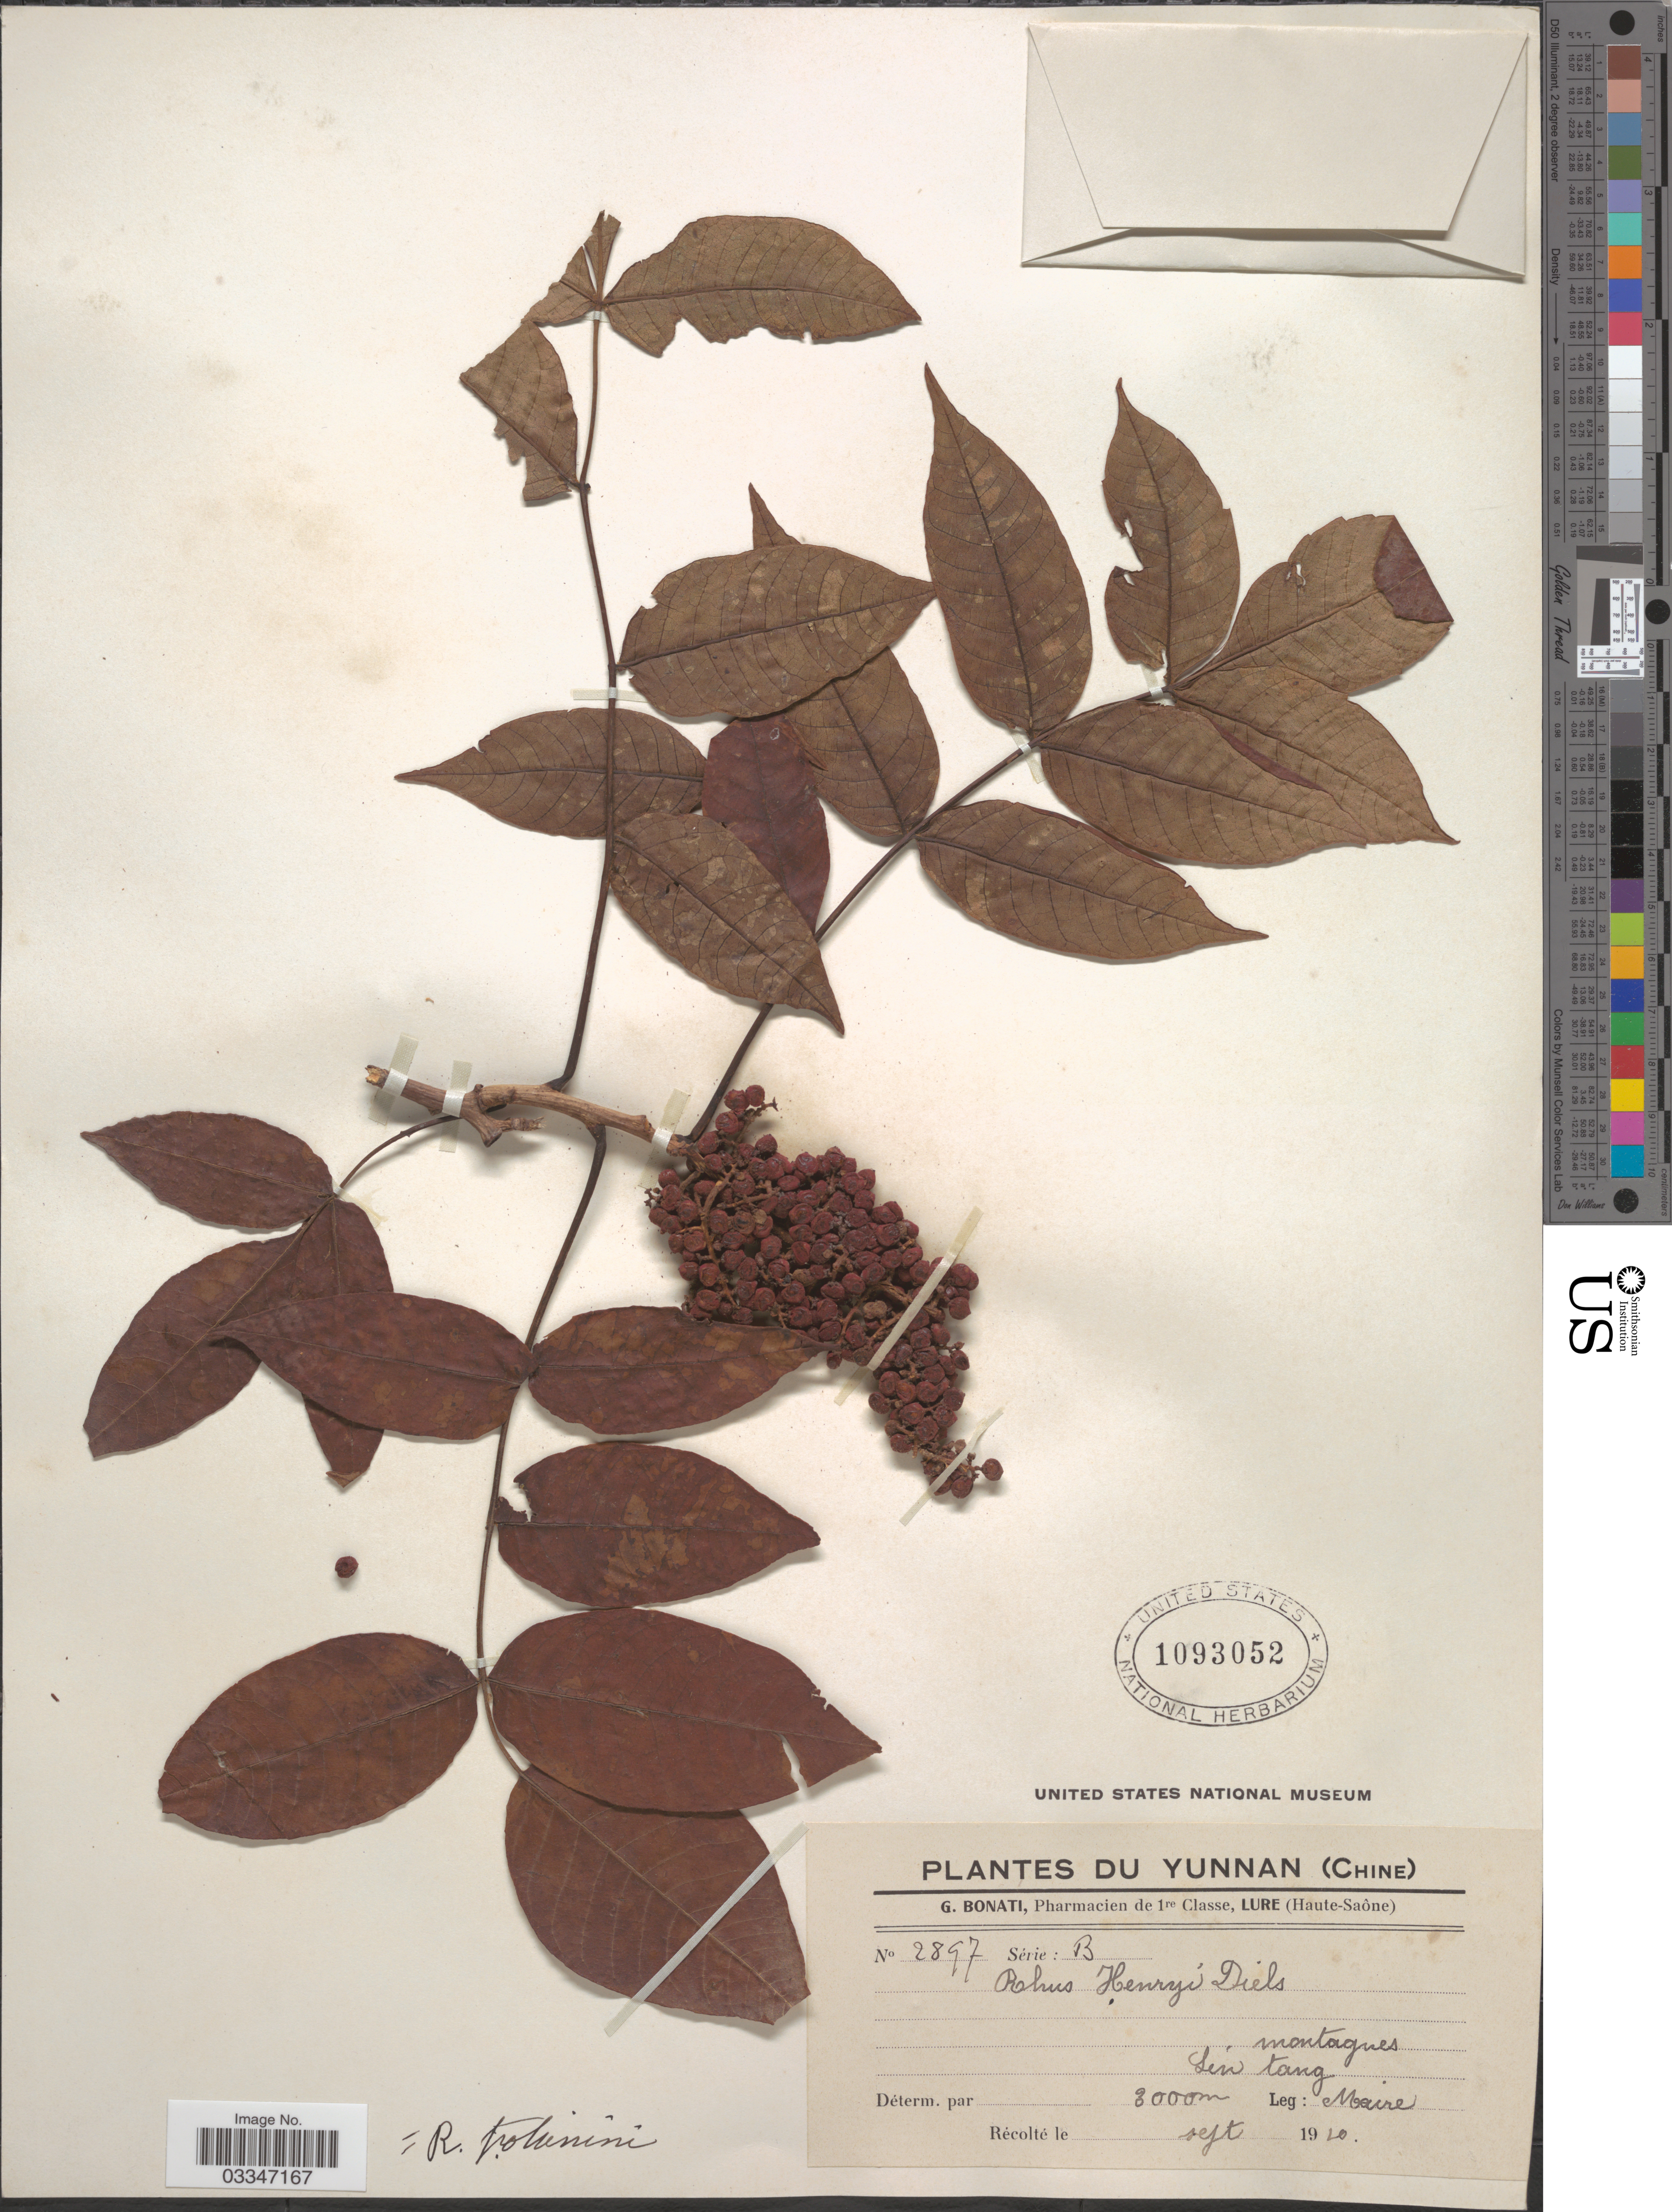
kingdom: Plantae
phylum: Tracheophyta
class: Magnoliopsida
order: Sapindales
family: Anacardiaceae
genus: Rhus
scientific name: Rhus potaninii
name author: Maxim.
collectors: Maire, --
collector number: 2897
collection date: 1920-09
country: China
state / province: Yunnan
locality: Du Yunnnan (Chine). Montagnes Sen tang. [interpreted]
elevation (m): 3000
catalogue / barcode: US 1093052